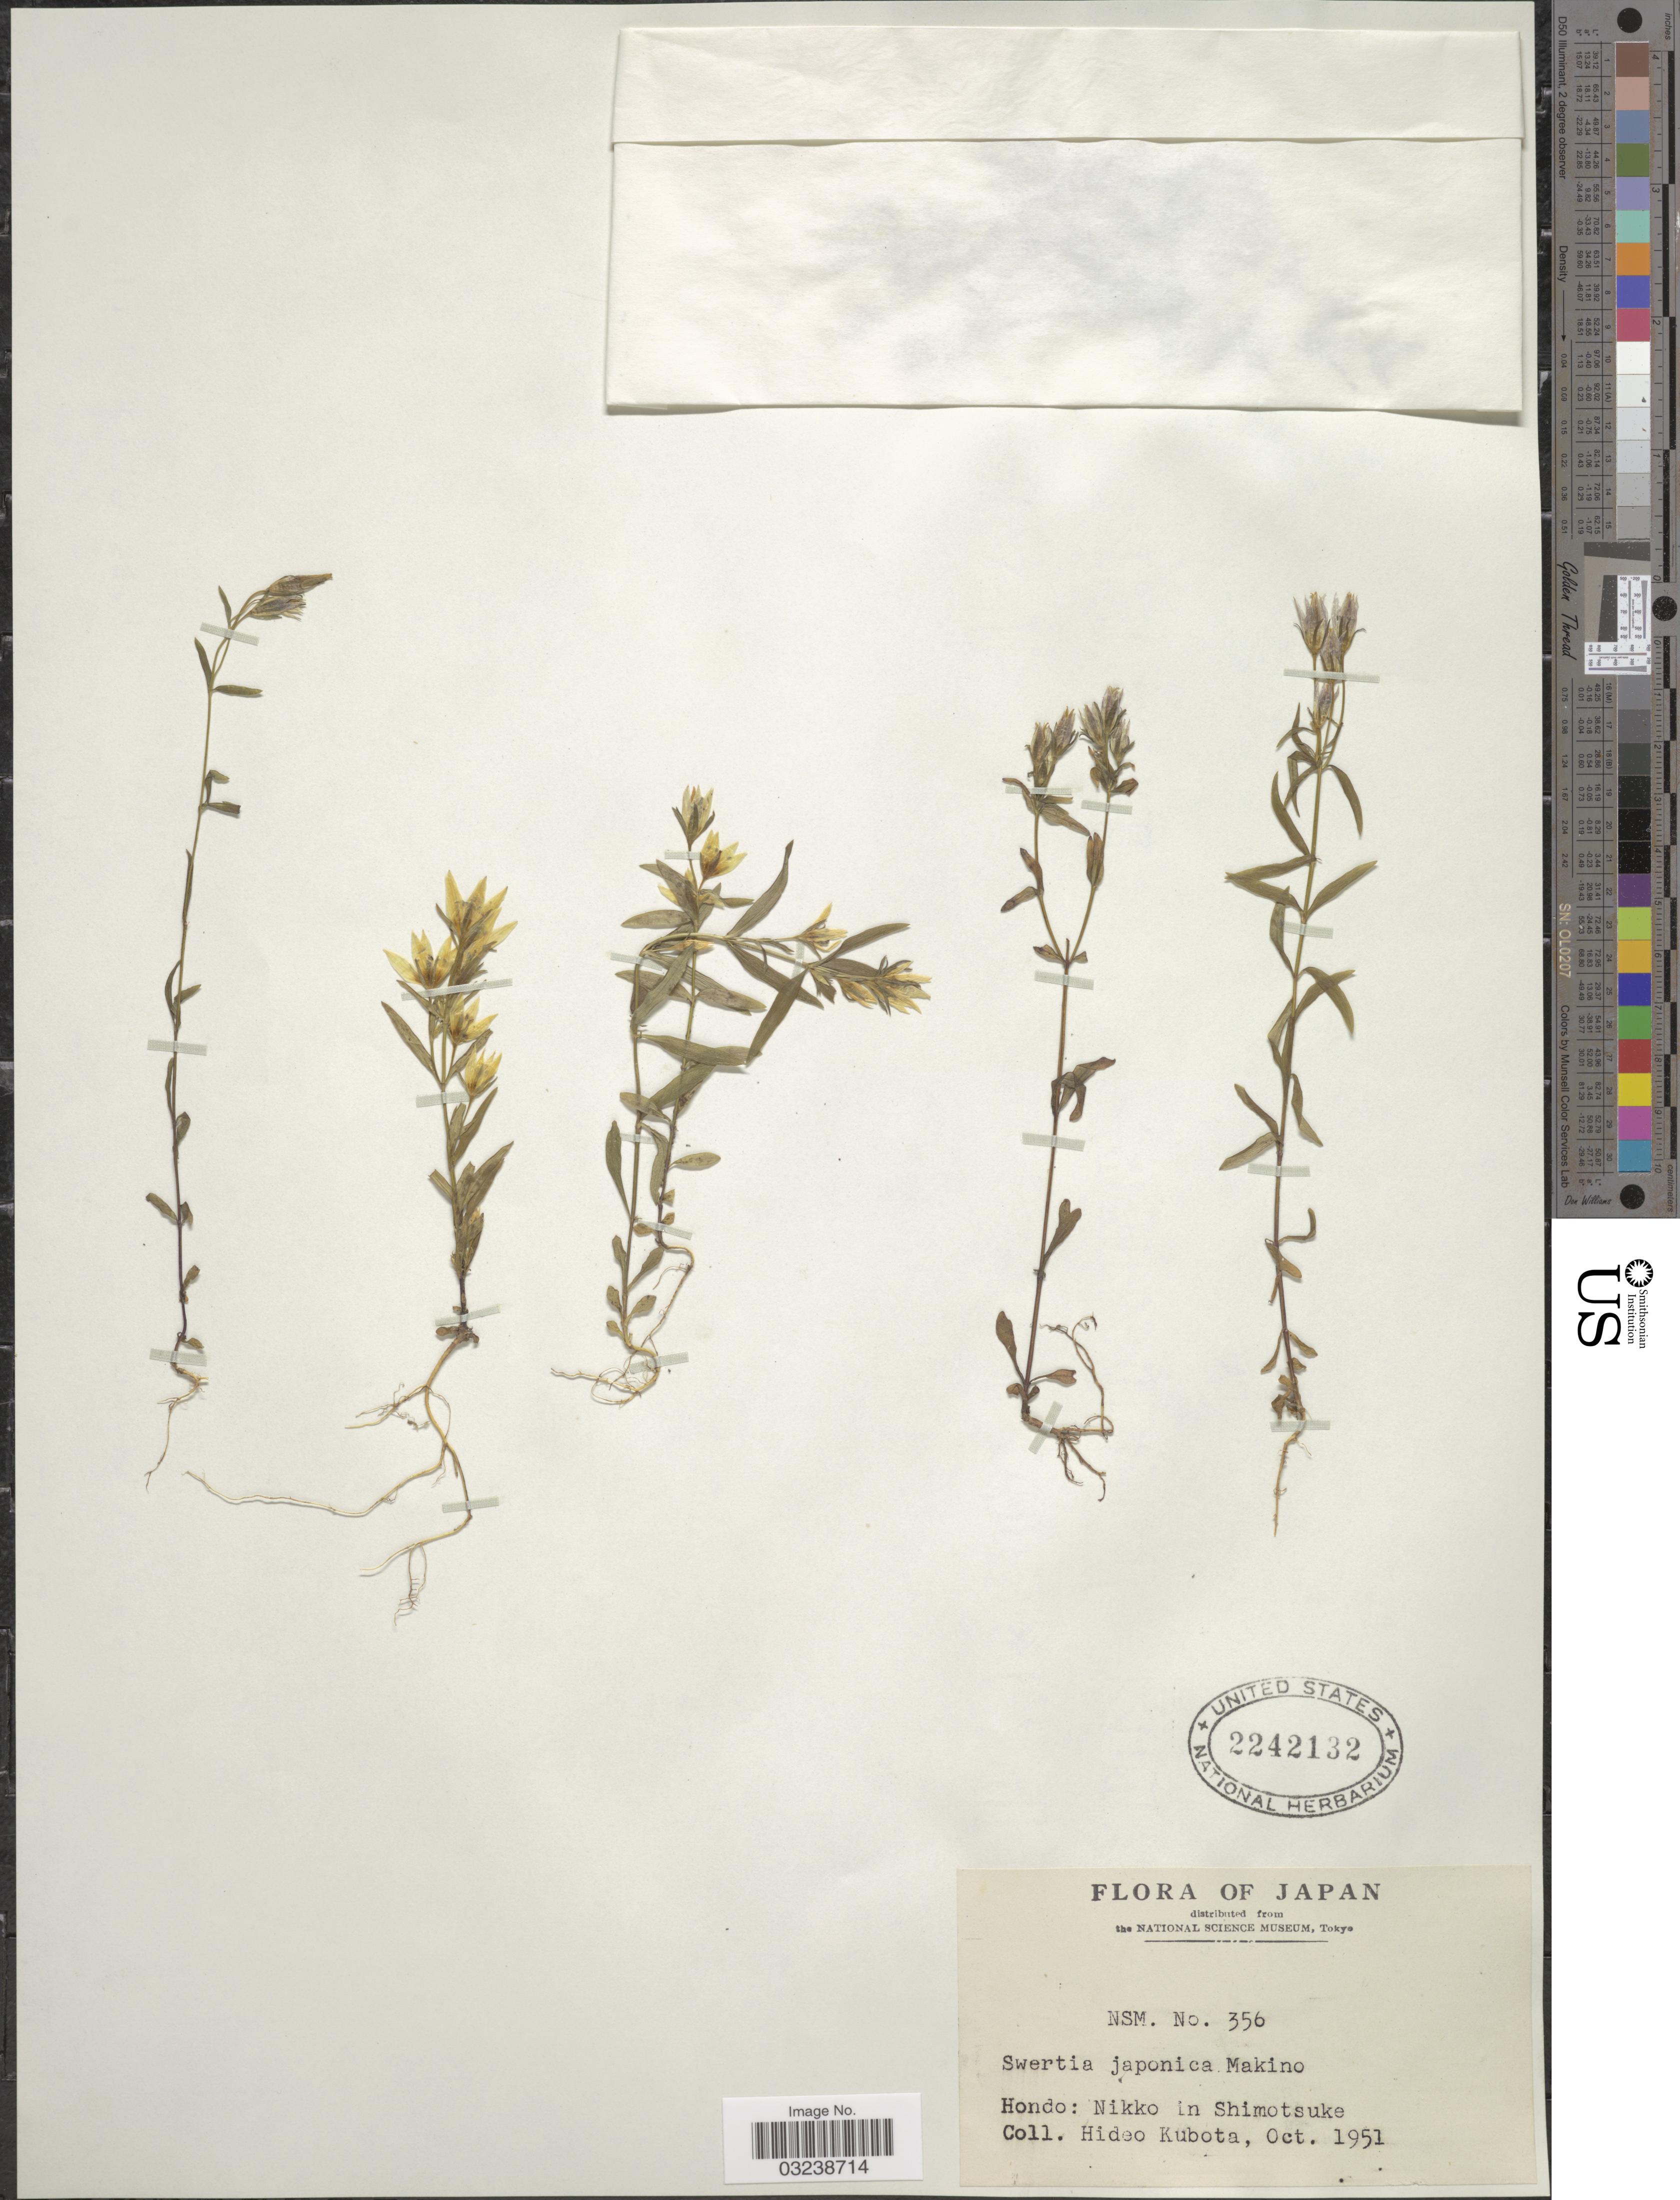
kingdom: Plantae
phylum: Tracheophyta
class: Magnoliopsida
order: Gentianales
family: Gentianaceae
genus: Swertia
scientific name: Swertia japonica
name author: Makino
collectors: H. Kubota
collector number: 356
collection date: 1951-10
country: Japan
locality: Hondo: Nikko in Shimotsuke.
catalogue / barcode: US 2242132